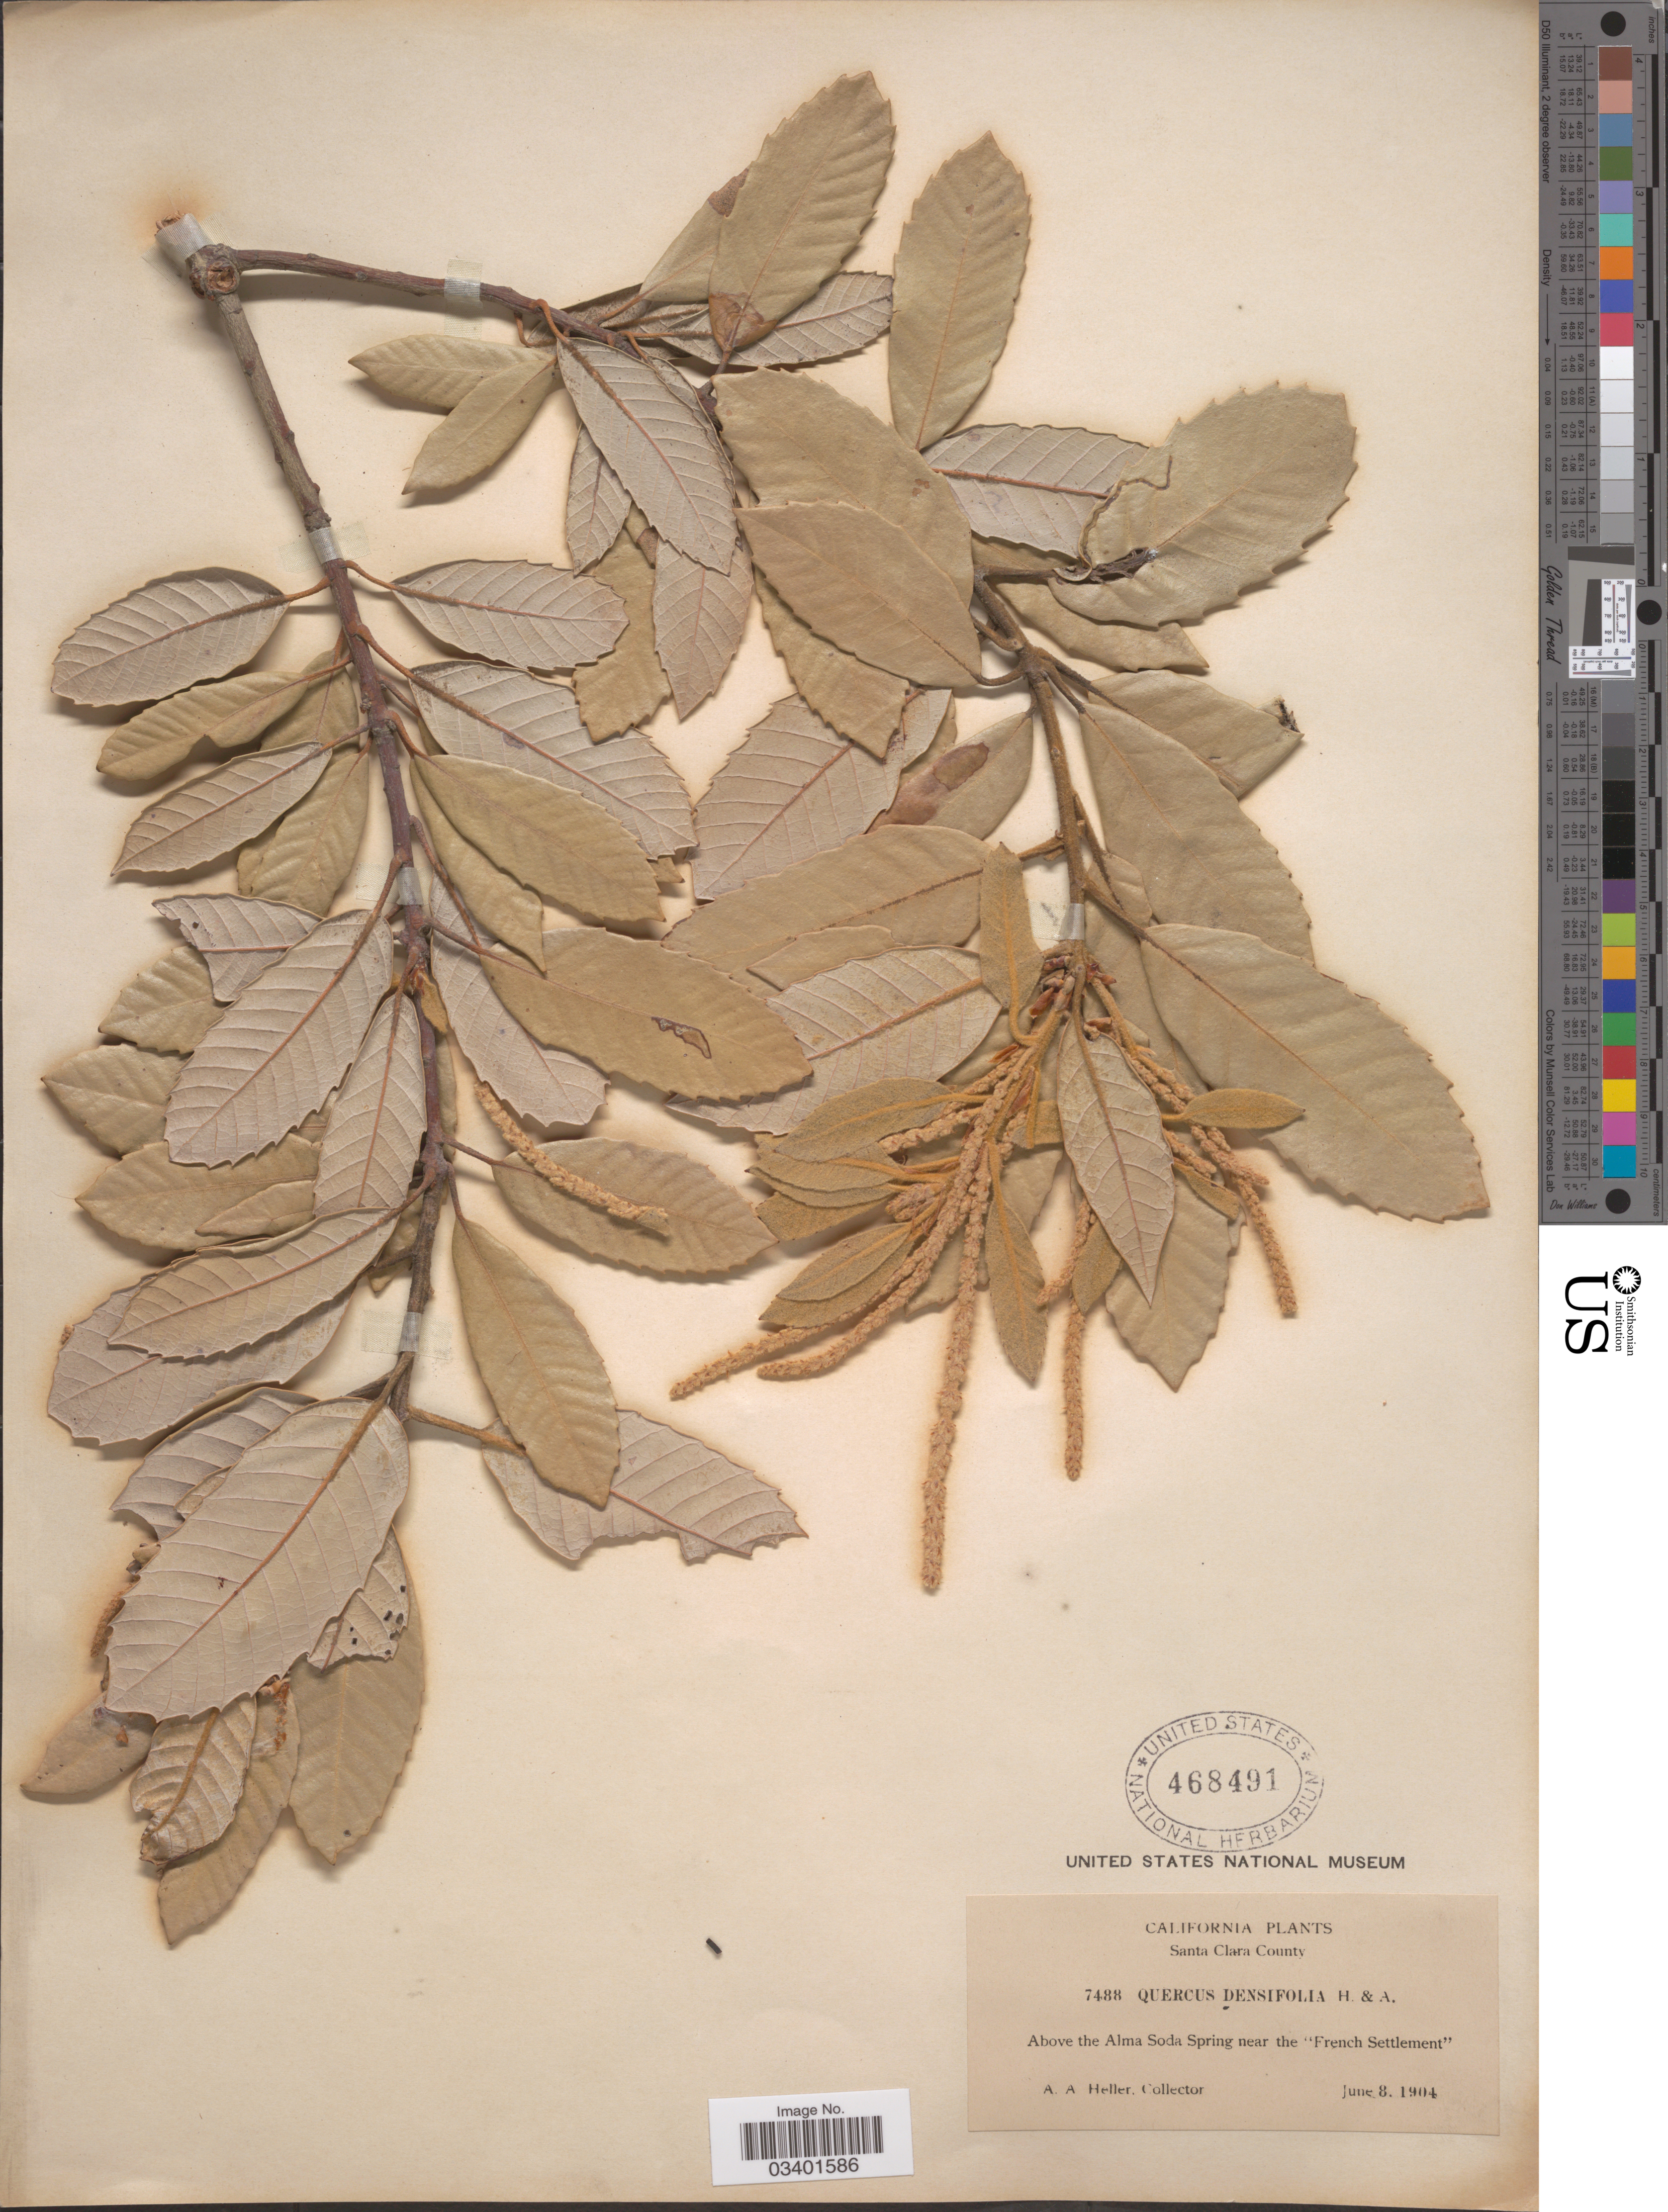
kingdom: Plantae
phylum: Tracheophyta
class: Magnoliopsida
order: Fagales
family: Fagaceae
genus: Notholithocarpus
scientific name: Notholithocarpus densiflorus var. densiflorus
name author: (Hook. & Arn.) P. S. Manos et al.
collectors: A. A. Heller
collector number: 7488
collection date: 1904-06-08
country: United States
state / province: California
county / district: Santa Clara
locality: Santa Clara County. Above the Alma Soda Spring near the "Frenchman Settlement".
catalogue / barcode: US 468491